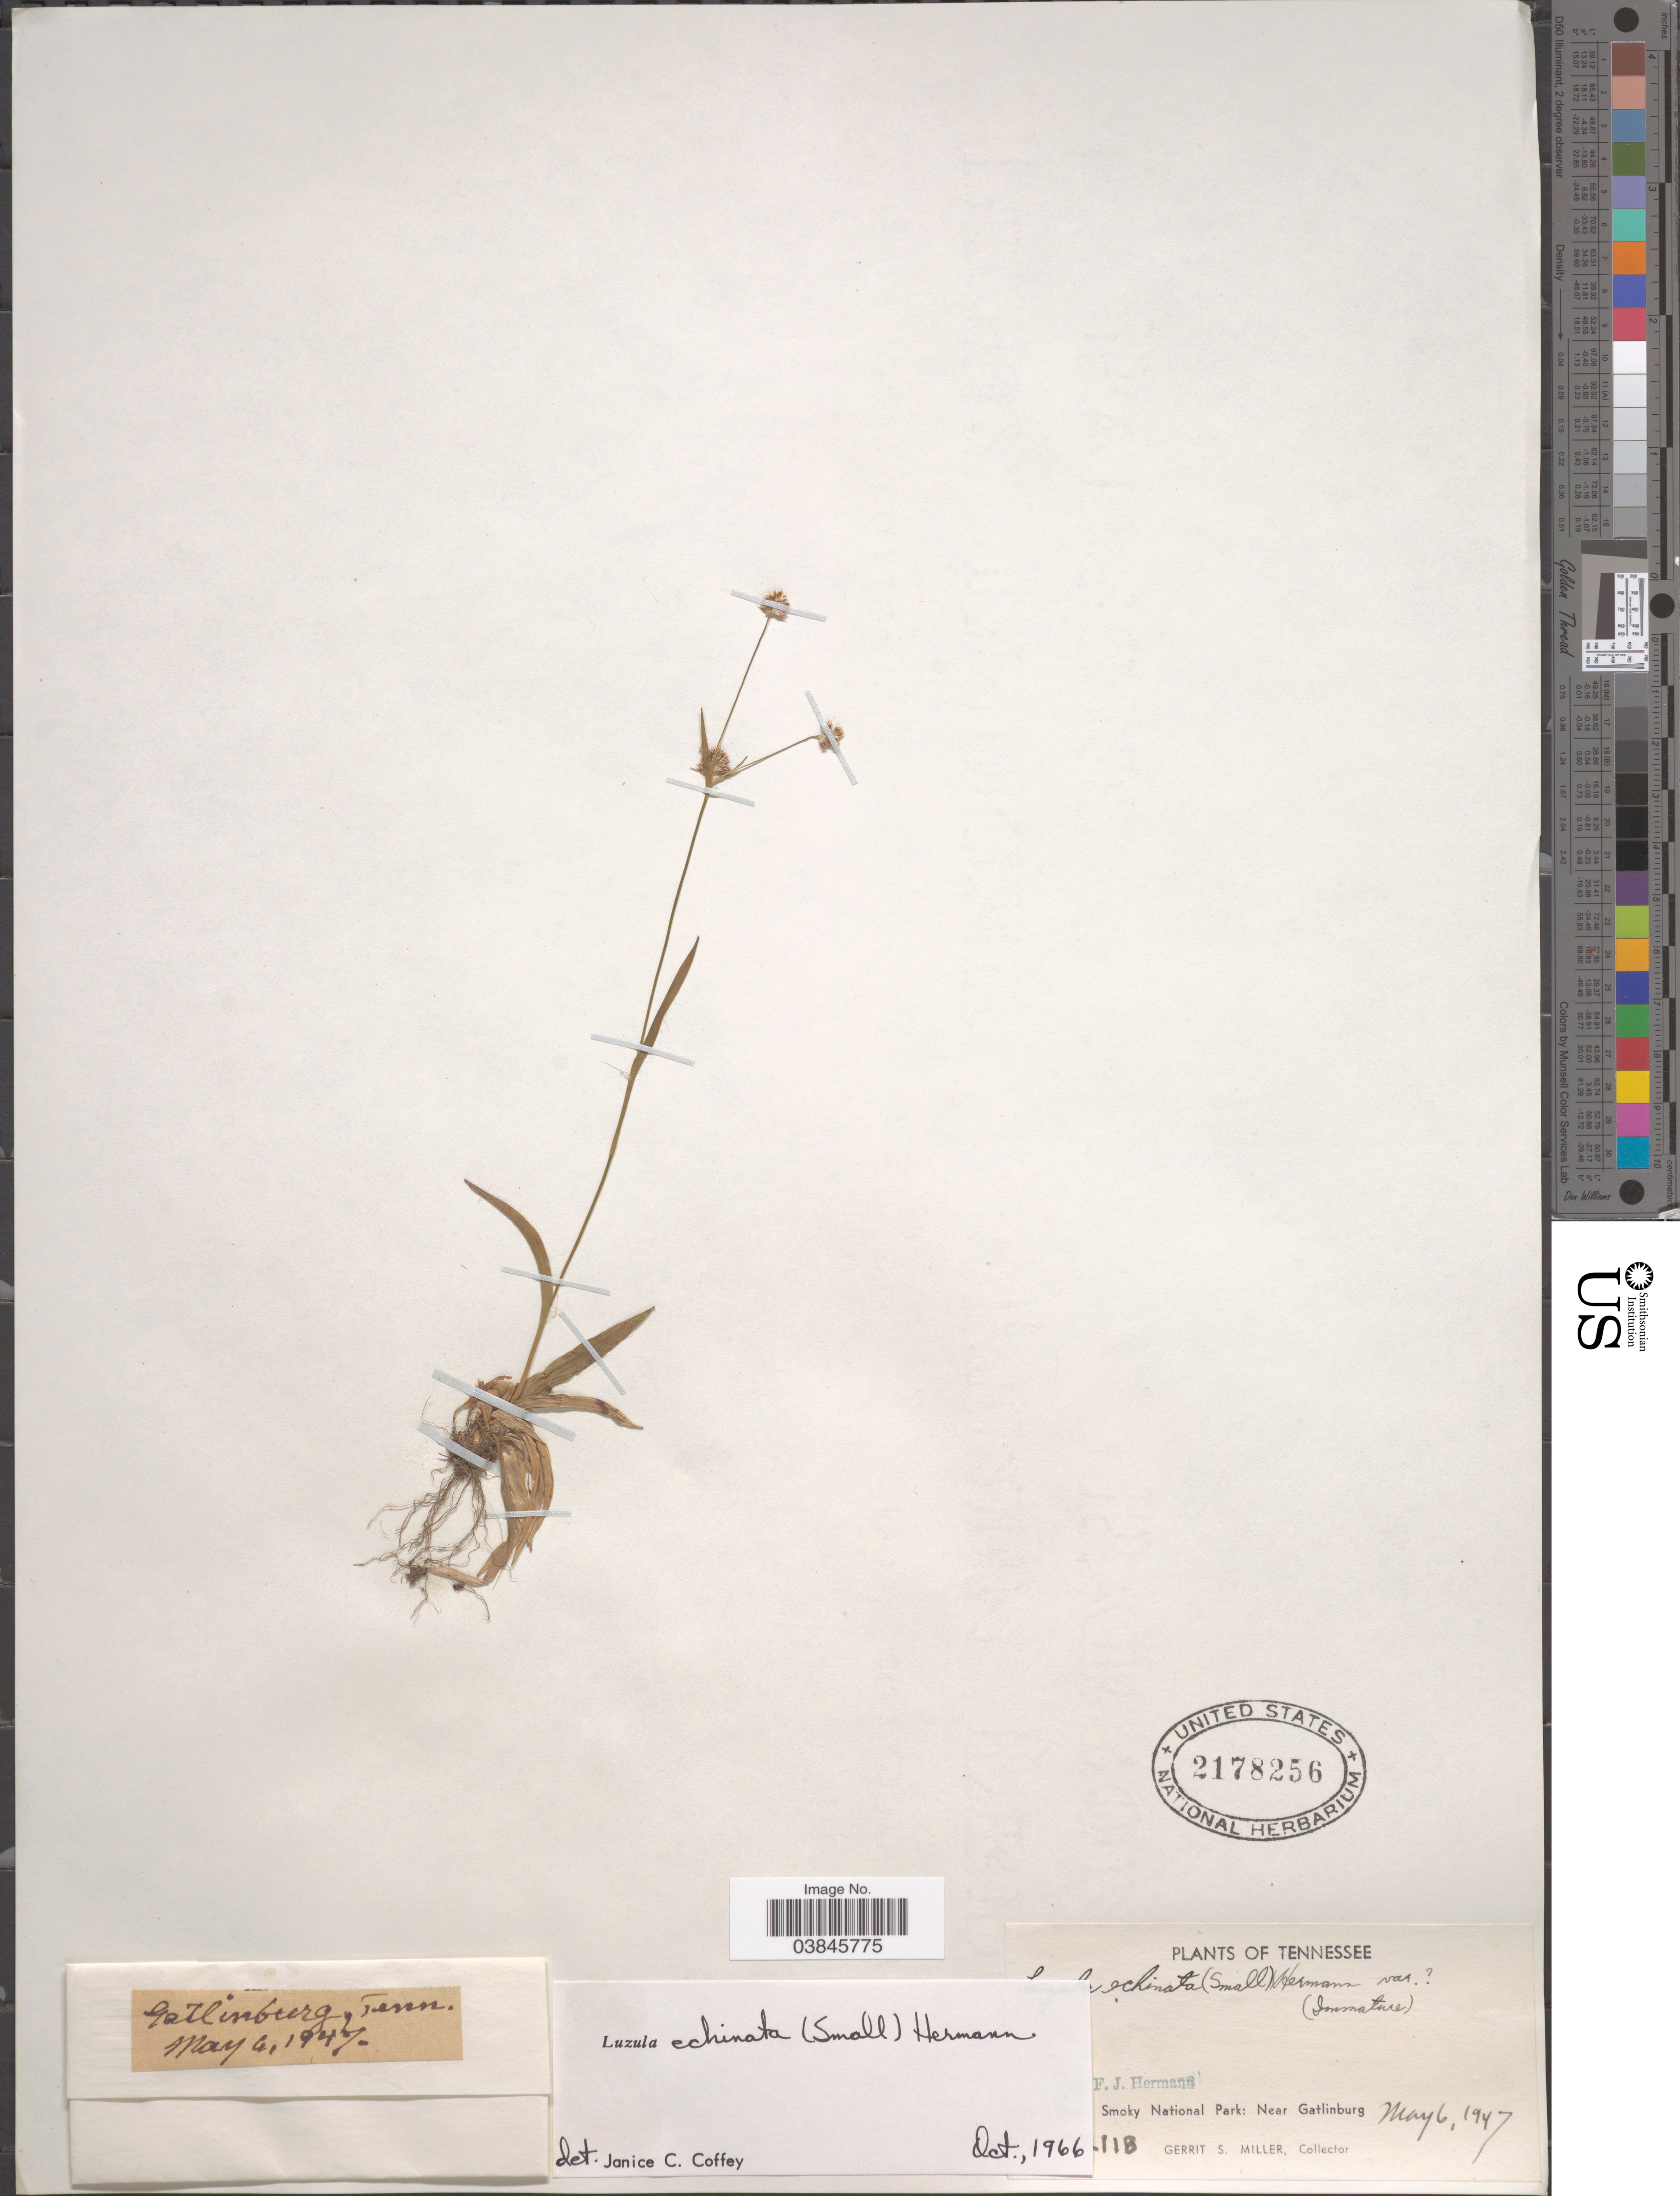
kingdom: Plantae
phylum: Tracheophyta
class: Liliopsida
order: Poales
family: Juncaceae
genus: Luzula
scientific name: Luzula echinata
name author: (Small) F.J. Herm.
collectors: G. S. Miller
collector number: !11B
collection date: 1947-05-06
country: United States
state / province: Tennessee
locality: Smoky National Park: Near Gatlinburg.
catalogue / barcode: US 2178256